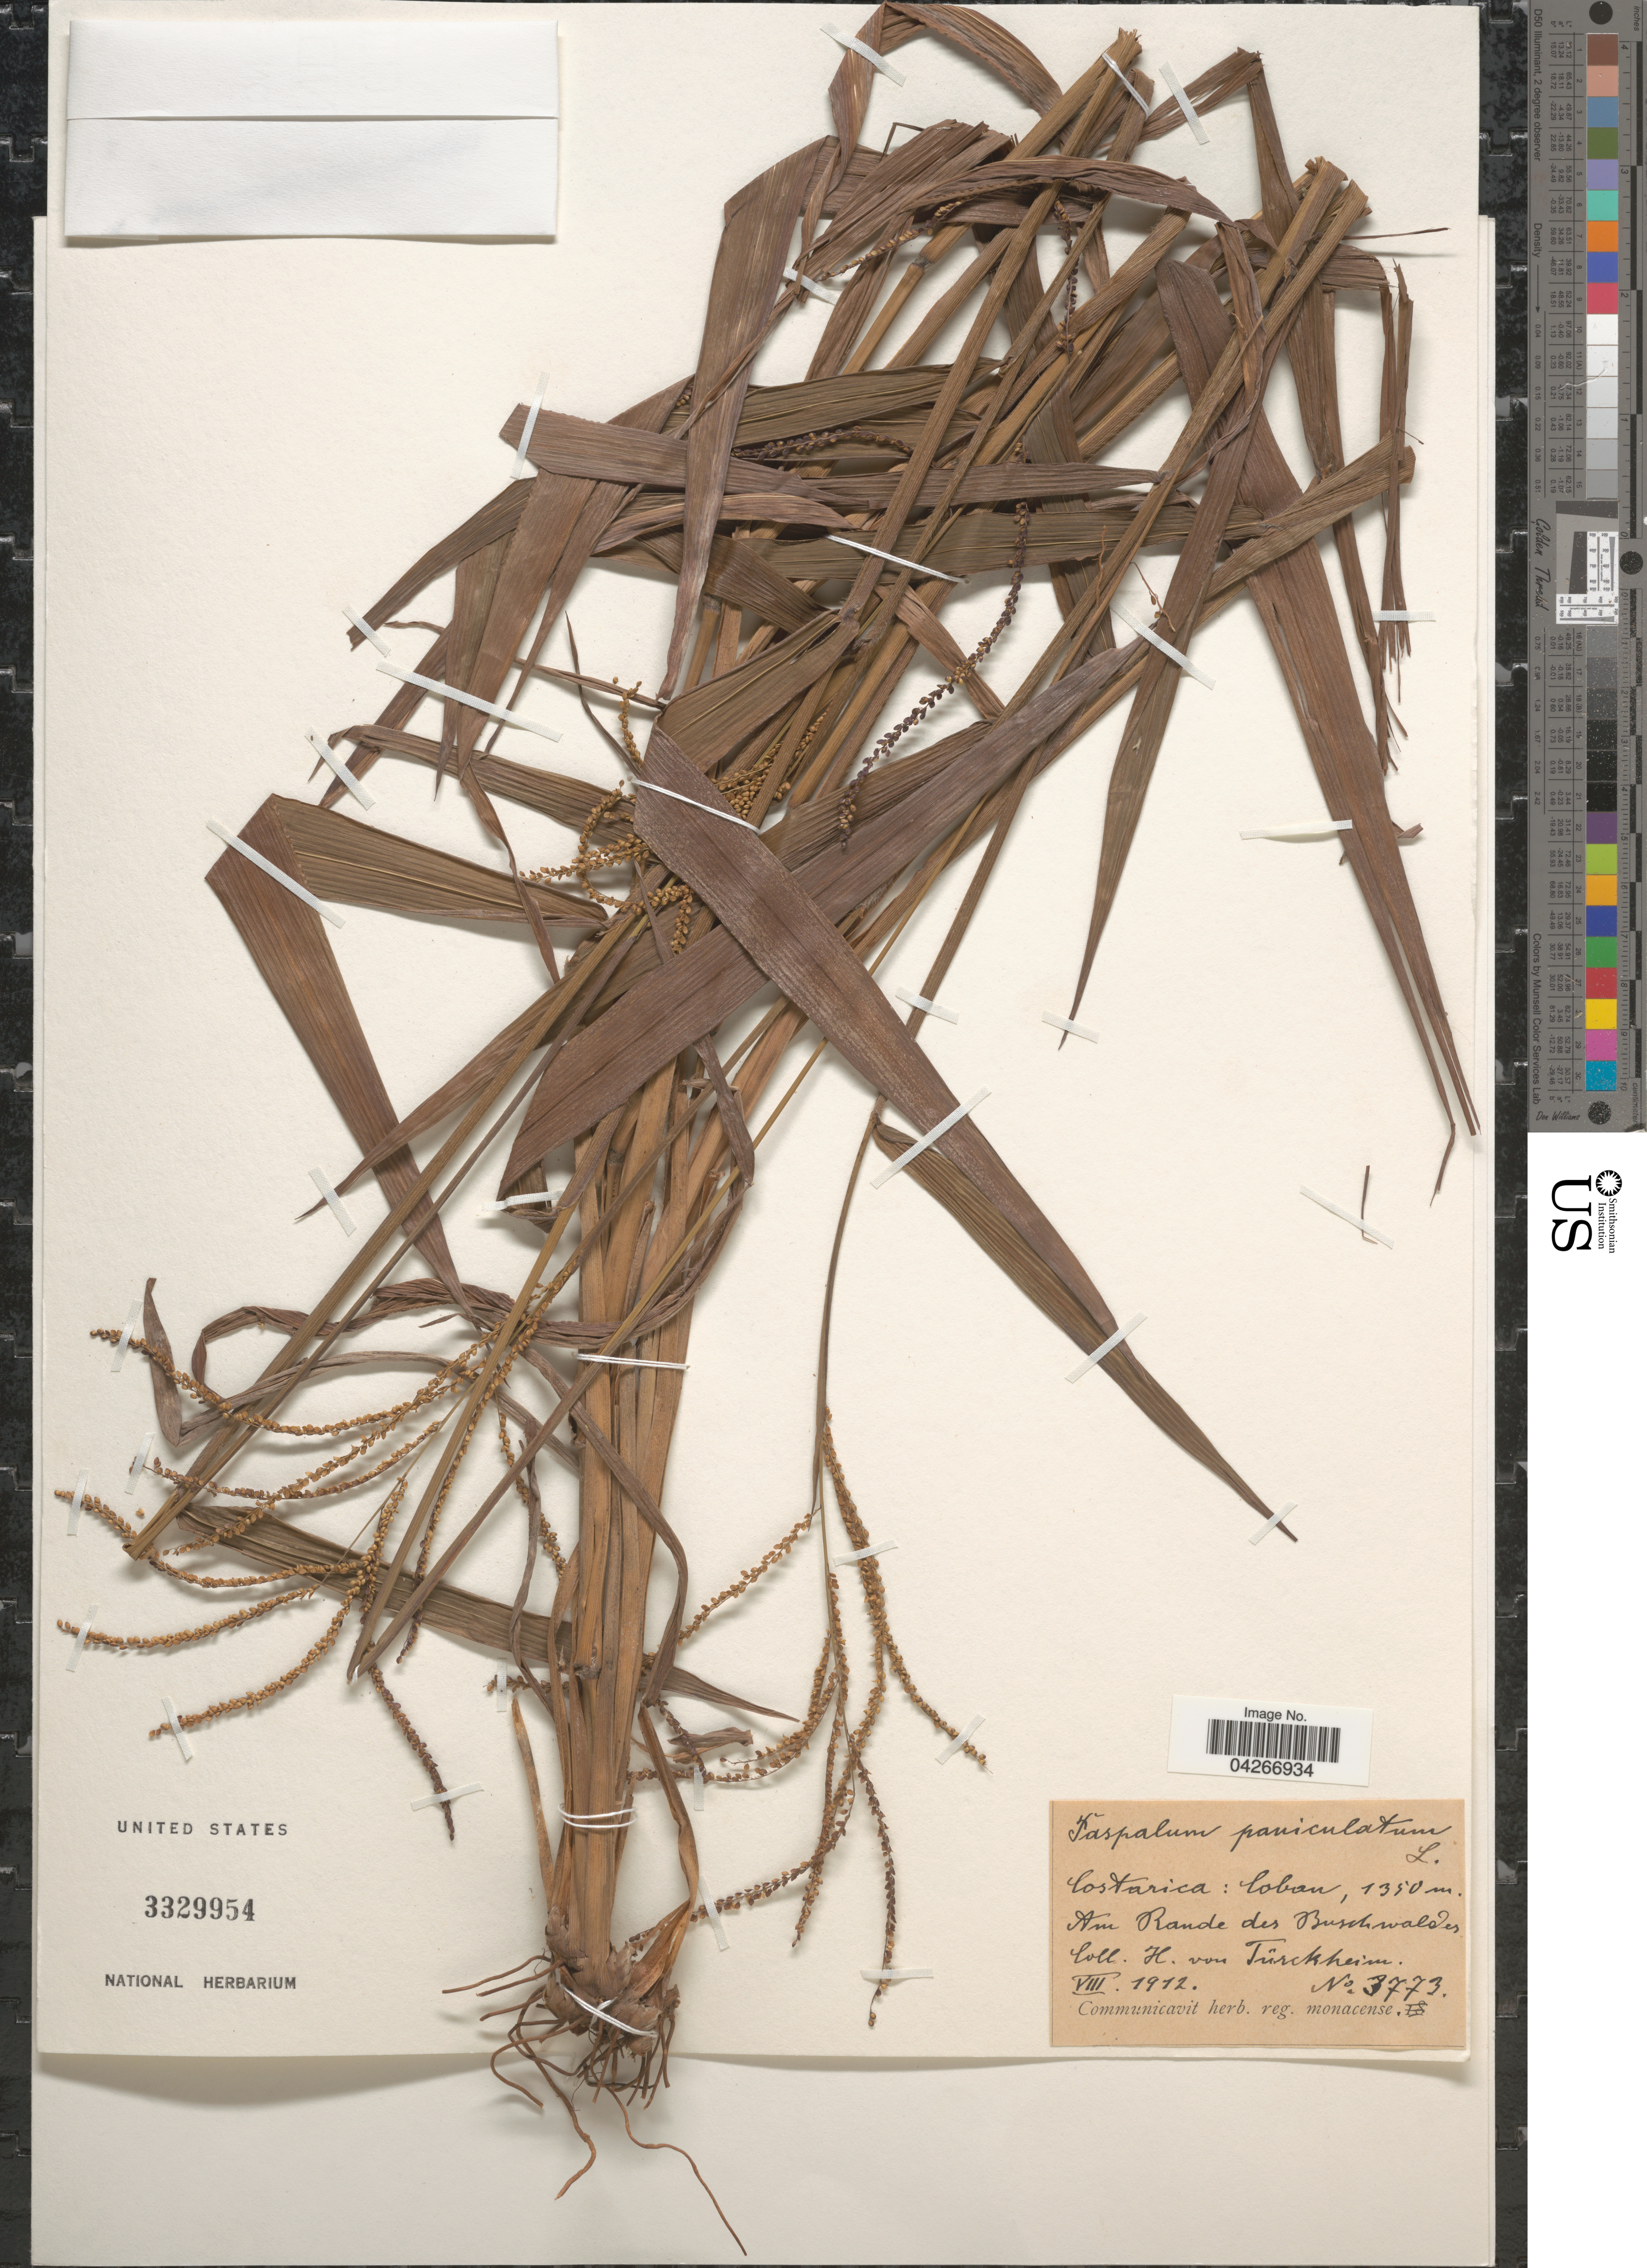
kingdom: Plantae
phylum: Tracheophyta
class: Liliopsida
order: Poales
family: Poaceae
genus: Paspalum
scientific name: Paspalum paniculatum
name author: L.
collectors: H. von Türckheim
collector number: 3773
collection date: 1912-08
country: Costa Rica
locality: Coban. Am Rande des Buschwalden.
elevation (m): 1350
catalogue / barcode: US 3329954